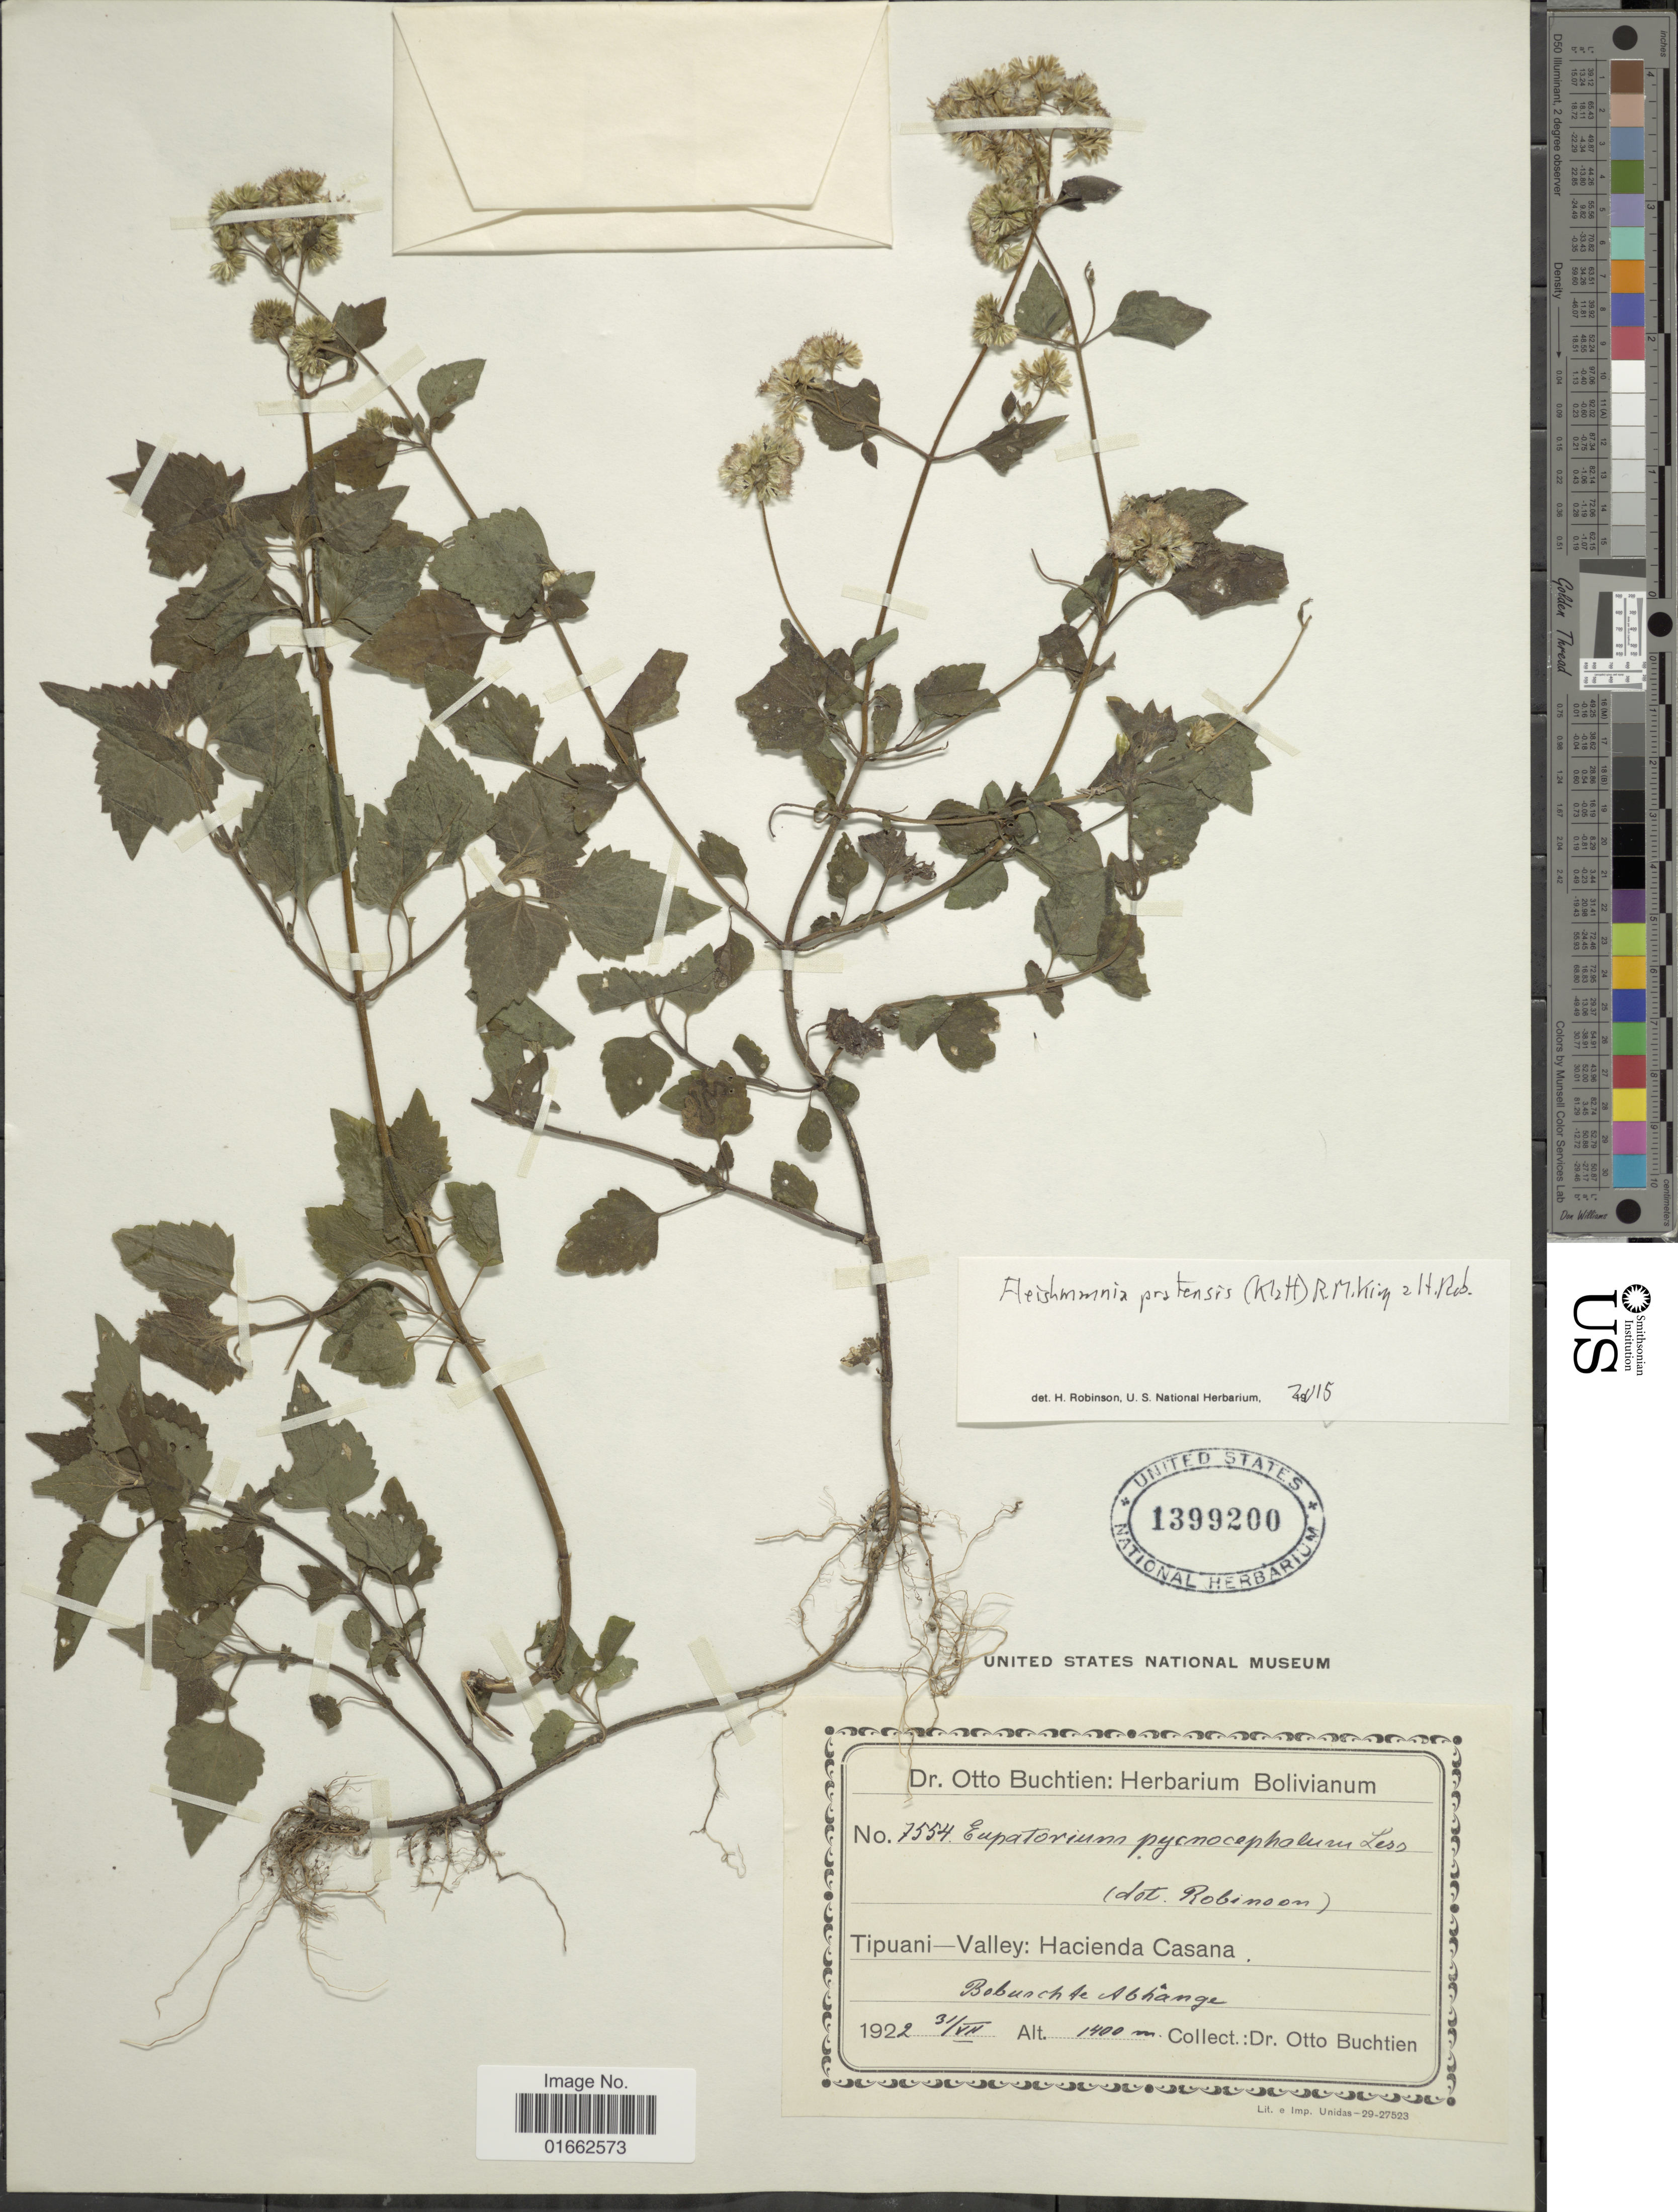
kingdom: Plantae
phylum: Tracheophyta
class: Magnoliopsida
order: Asterales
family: Asteraceae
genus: Fleischmannia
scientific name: Fleischmannia pratensis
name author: (Klatt) R.M. King & H. Rob.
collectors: O. Buchtien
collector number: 7554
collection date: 1922-07-31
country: Bolivia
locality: Tipuani - Valley: Hacienda Casana, Bebusch Abhange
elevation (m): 1400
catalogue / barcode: US 1399200